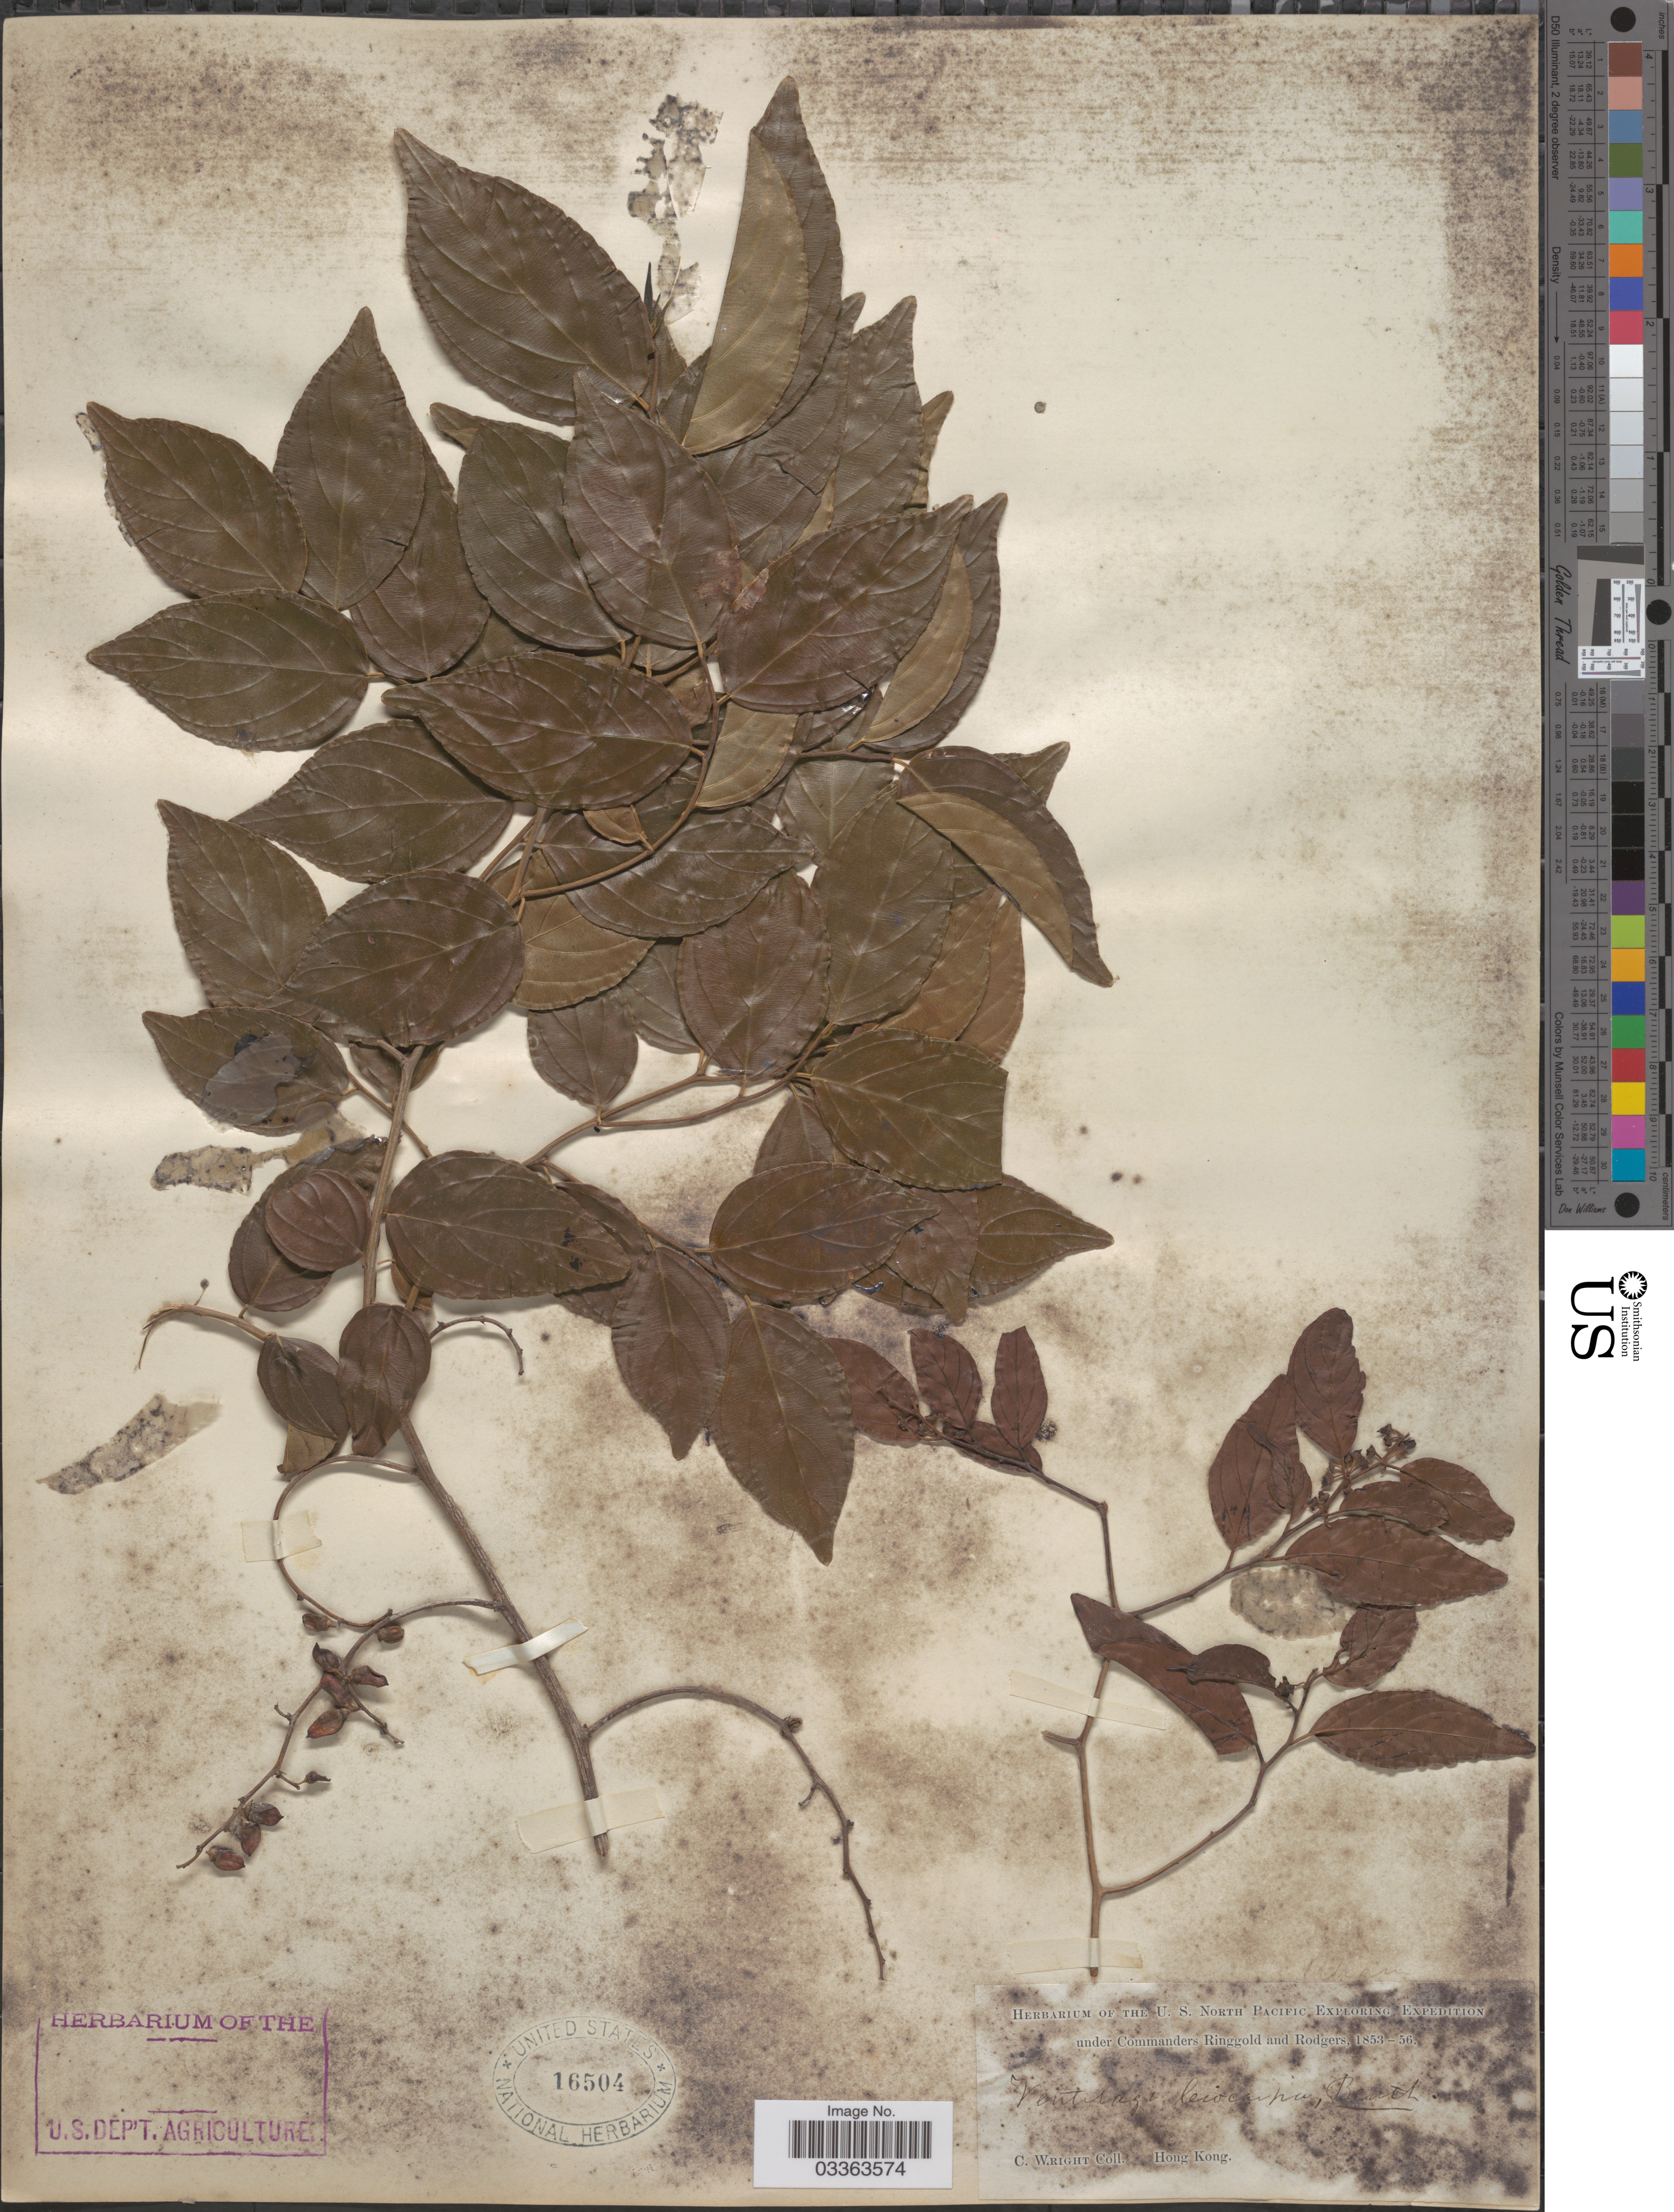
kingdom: Plantae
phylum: Tracheophyta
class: Magnoliopsida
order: Rosales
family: Rhamnaceae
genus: Ventilago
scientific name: Ventilago leiocarpa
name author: Benth.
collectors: C. Wright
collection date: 1853/1856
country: China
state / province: Hong Kong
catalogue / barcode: US 16504